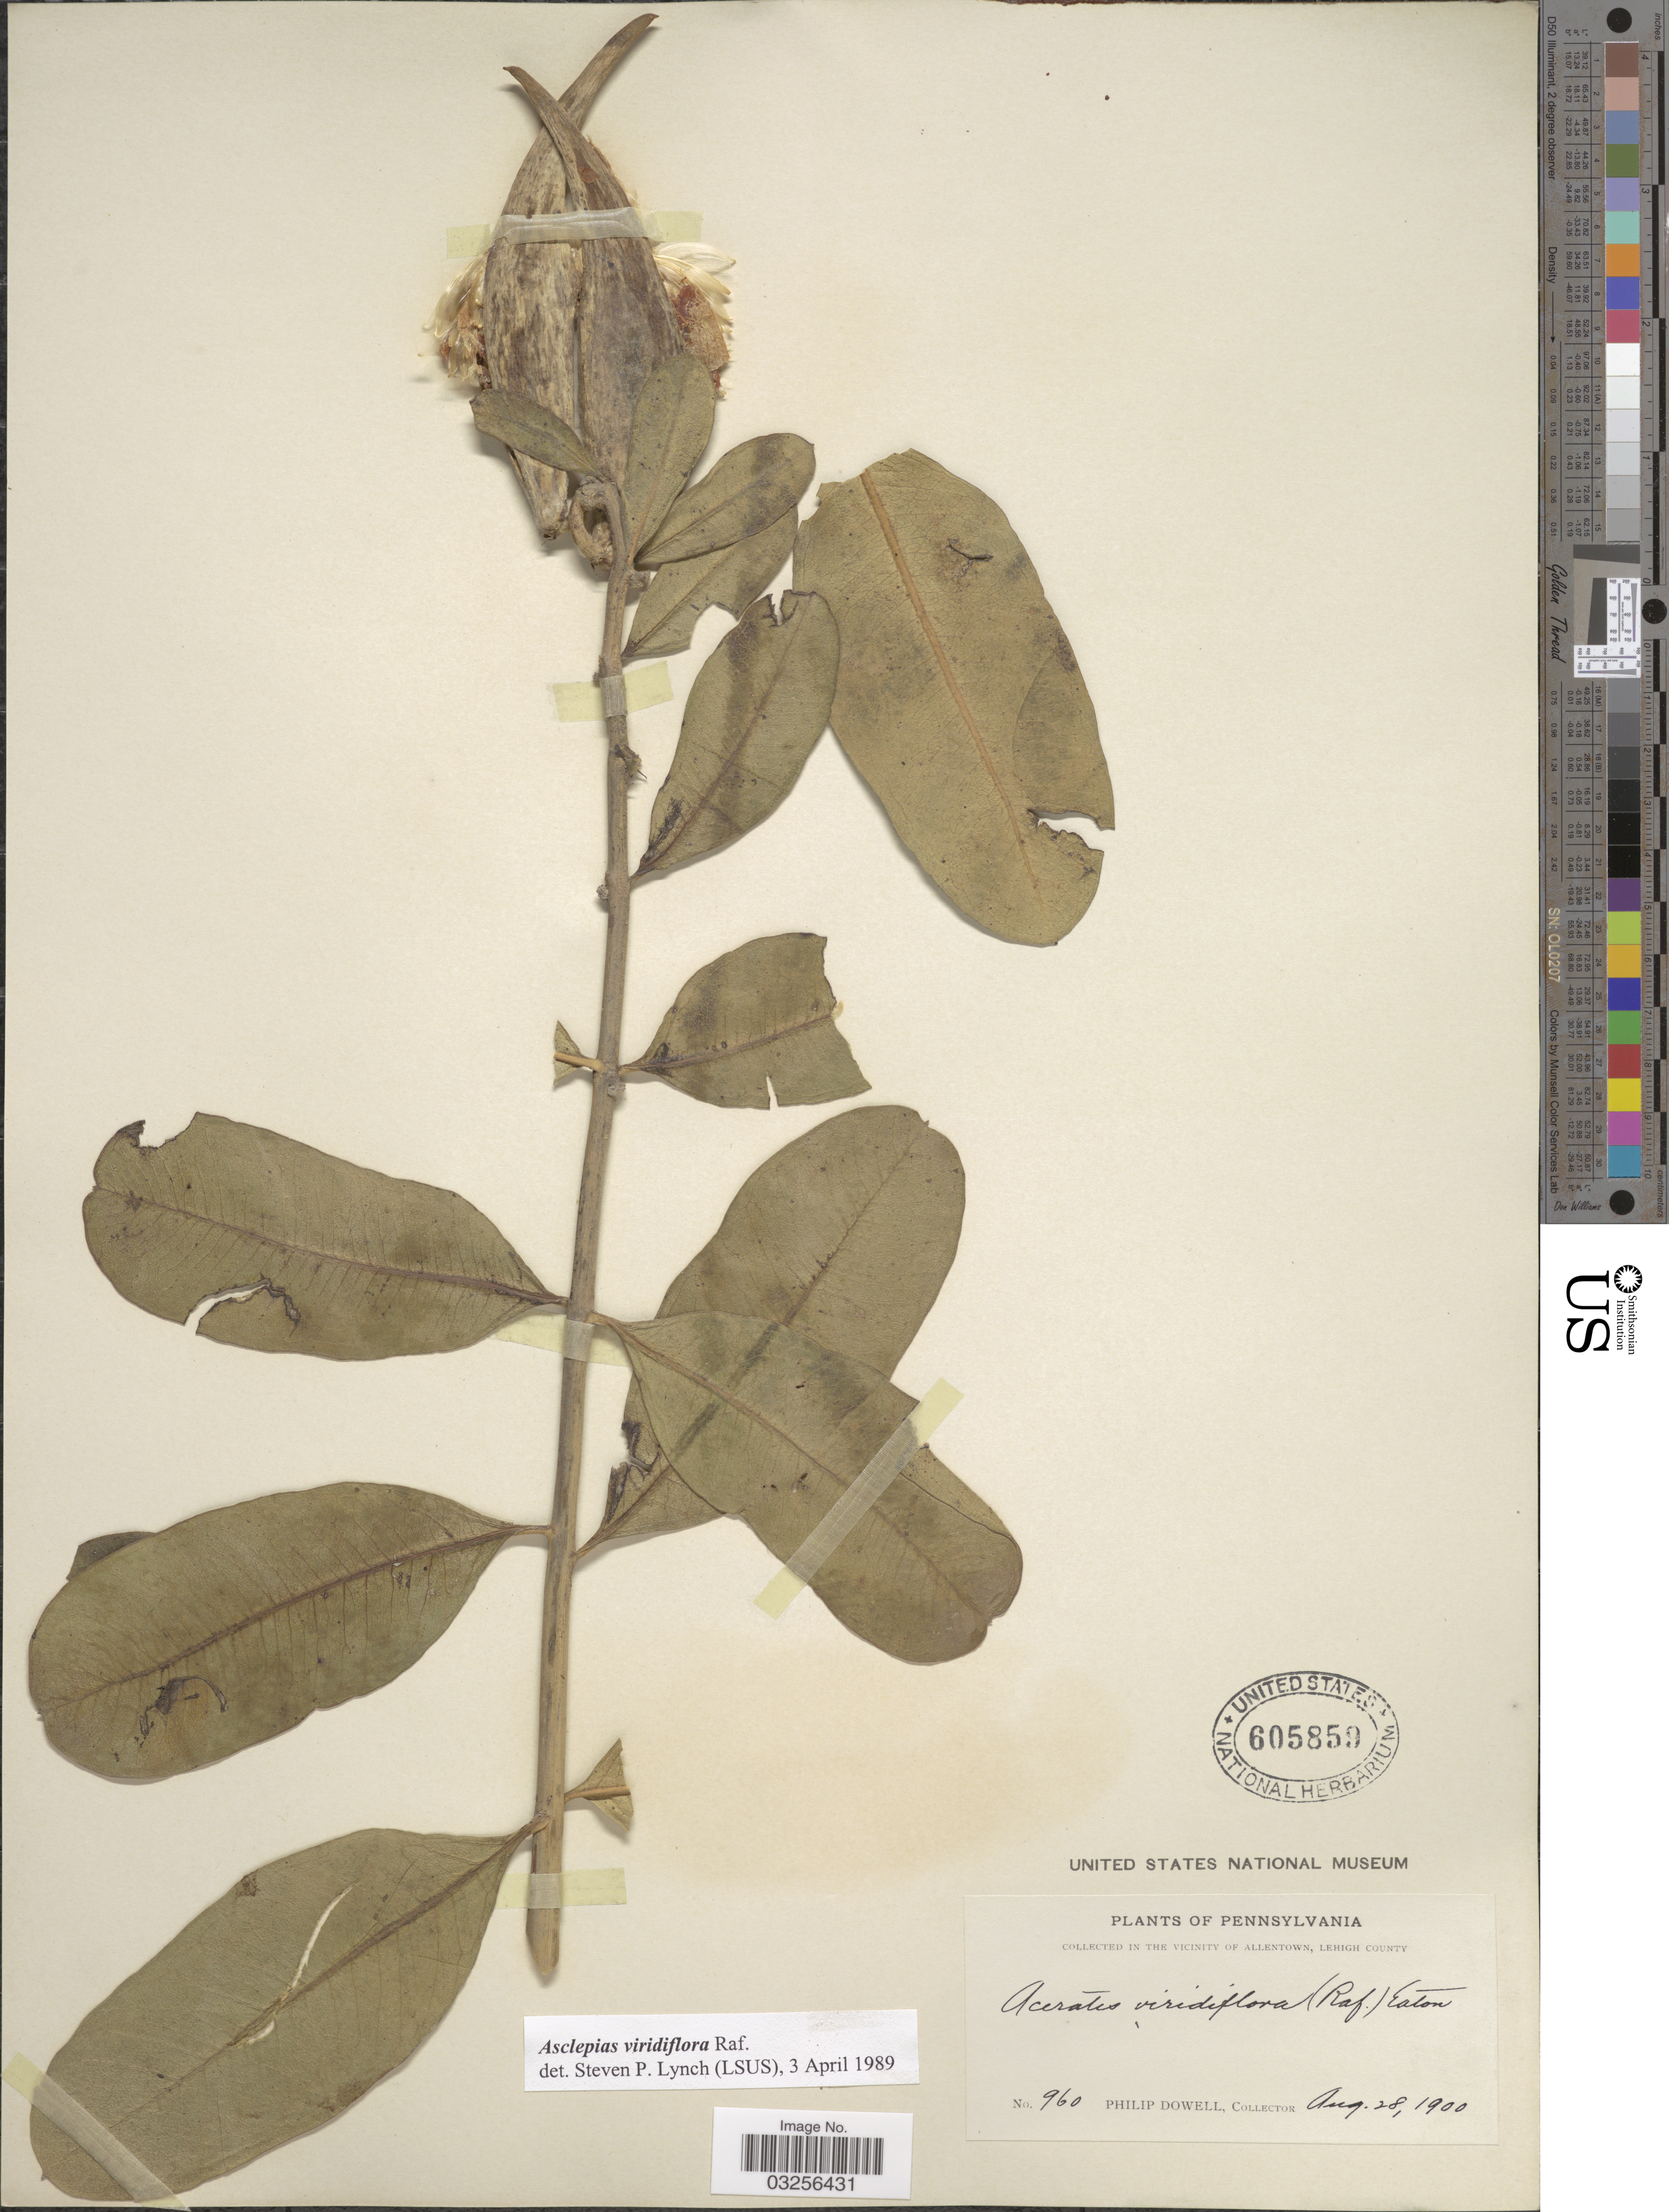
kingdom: Plantae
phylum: Tracheophyta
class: Magnoliopsida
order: Gentianales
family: Apocynaceae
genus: Asclepias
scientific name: Asclepias viridiflora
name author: Raf.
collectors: P. Dowell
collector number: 960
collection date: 1900-08-28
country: United States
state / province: Pennsylvania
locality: In the Vicinity of Allentown, Lehigh County.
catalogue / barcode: US 605859